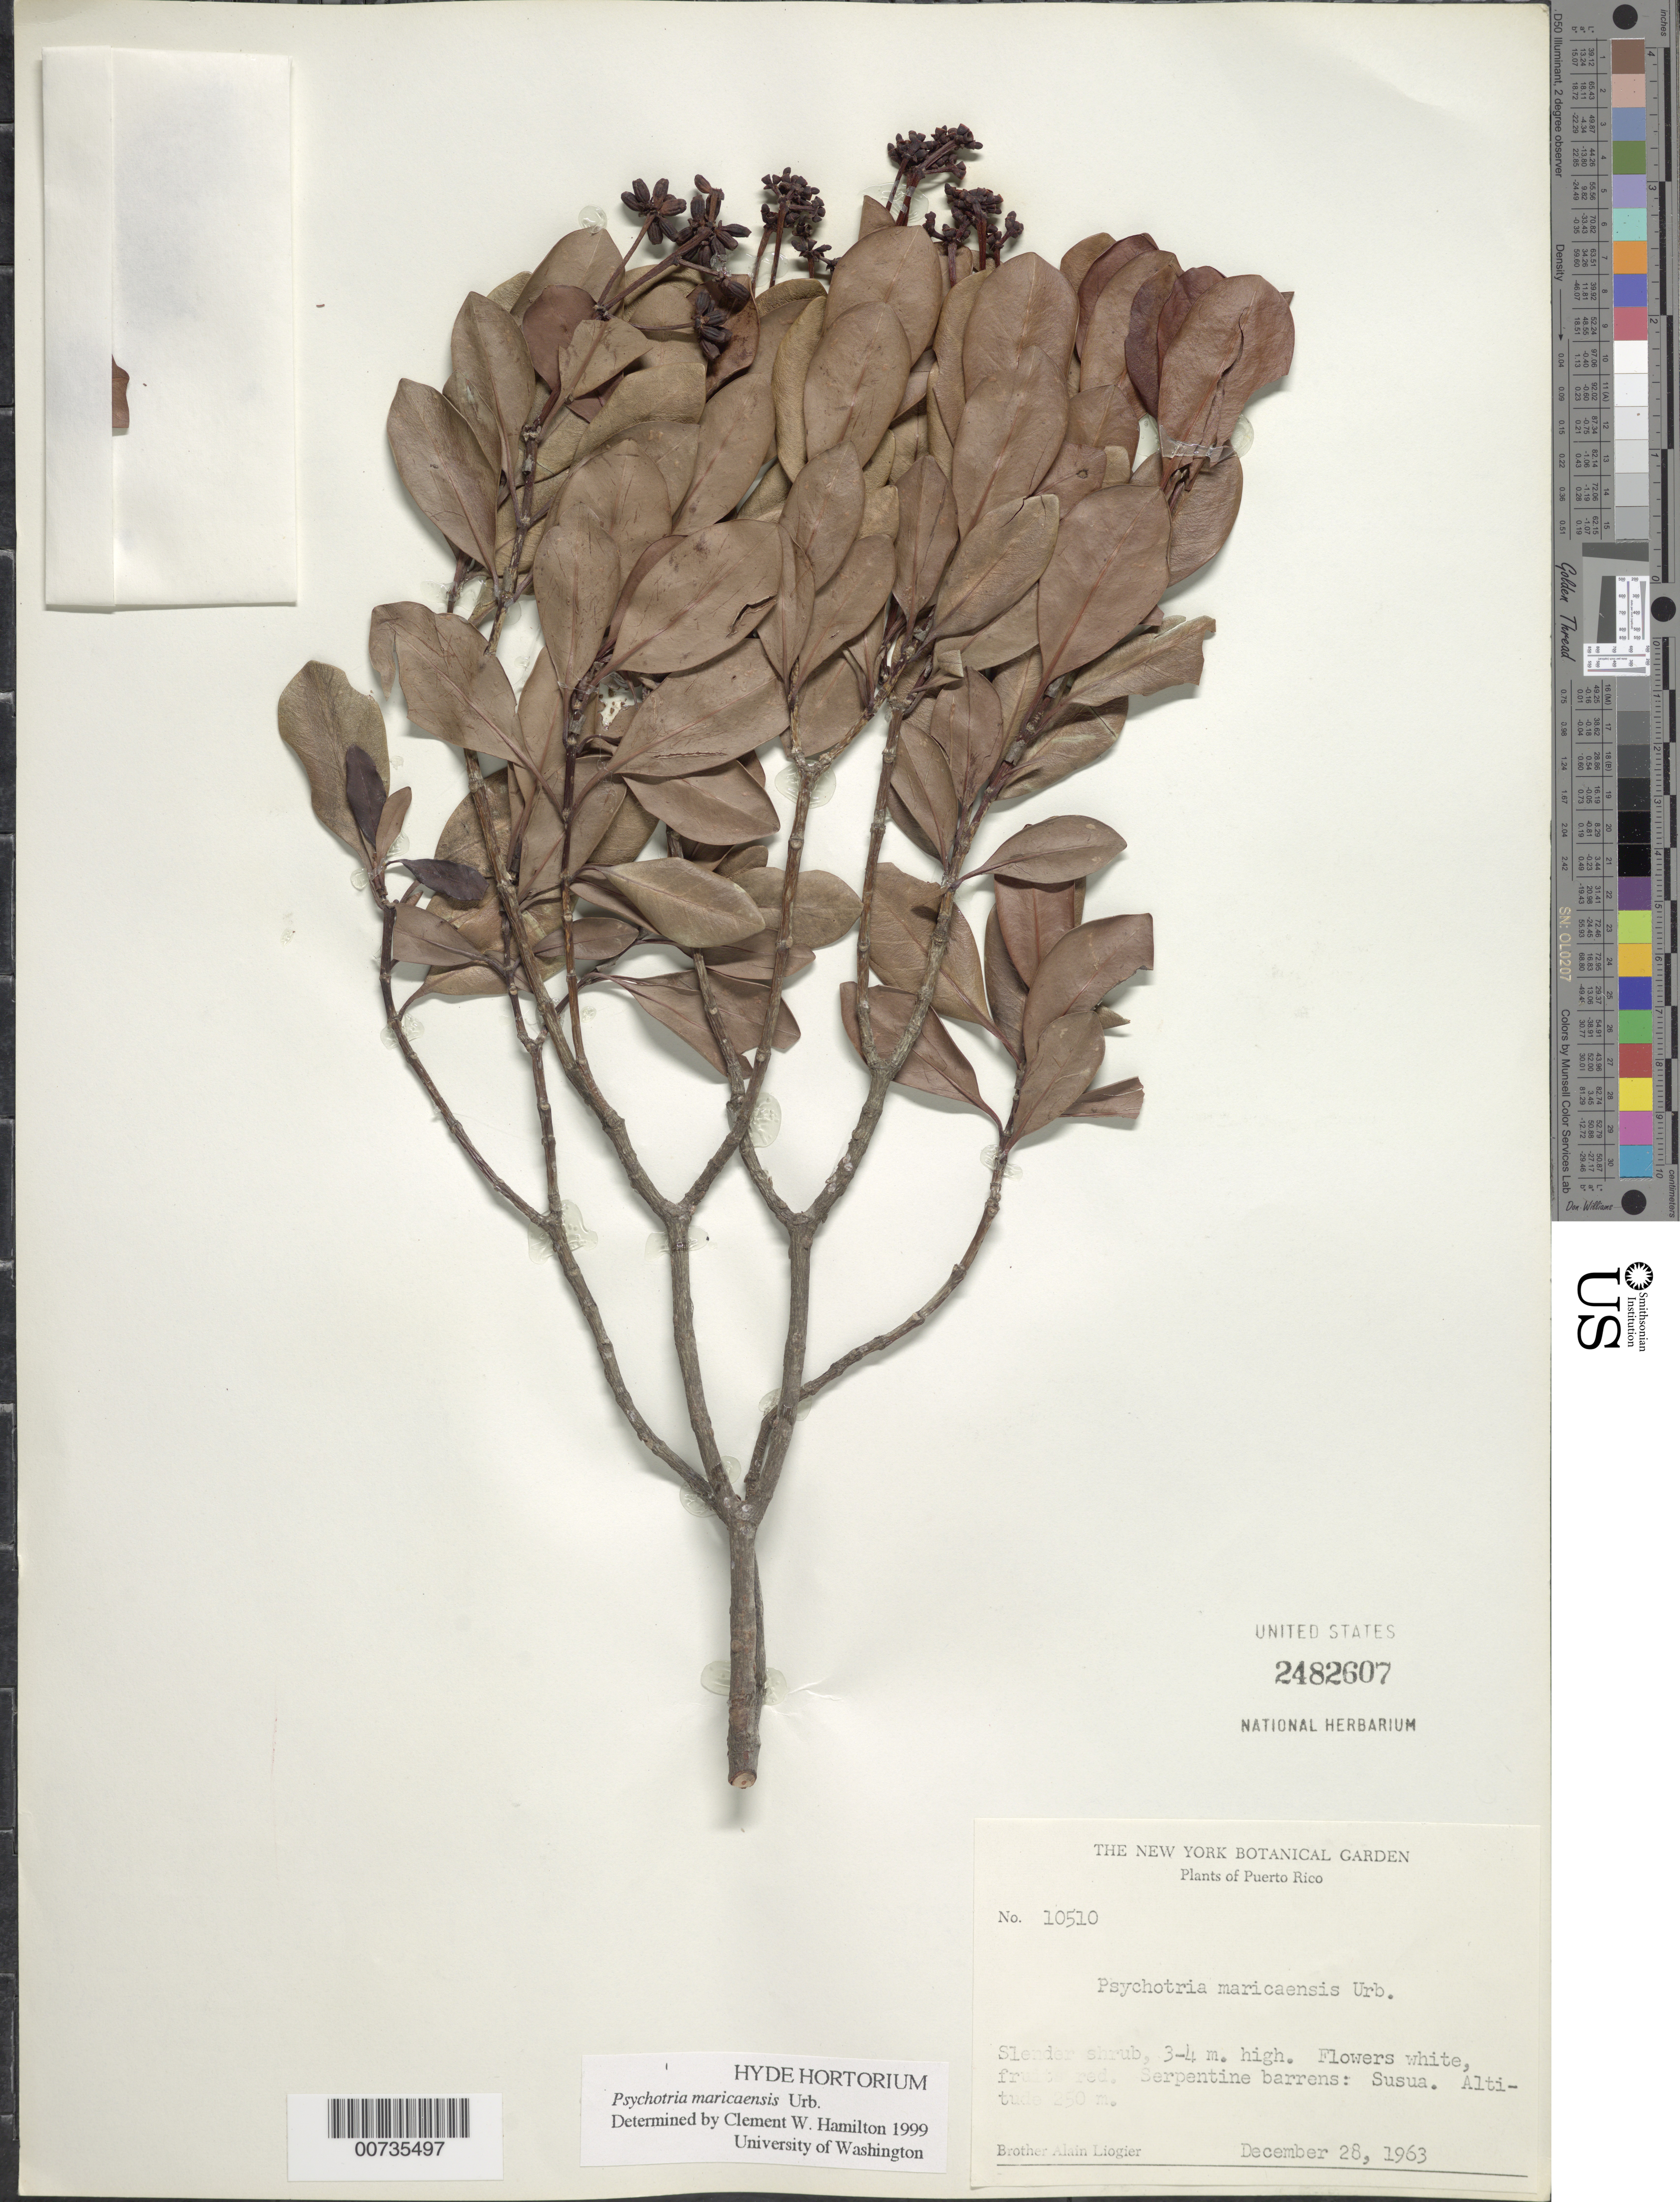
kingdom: Plantae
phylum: Tracheophyta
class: Magnoliopsida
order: Gentianales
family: Rubiaceae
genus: Psychotria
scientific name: Psychotria maricaensis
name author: Urb.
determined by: Hamilton, C. W.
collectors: A. H. Liogier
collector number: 10510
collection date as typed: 28 Dec 1963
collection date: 1963-12-28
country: Puerto Rico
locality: Susua.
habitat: Serpentine barrens.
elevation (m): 250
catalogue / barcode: US 2482607